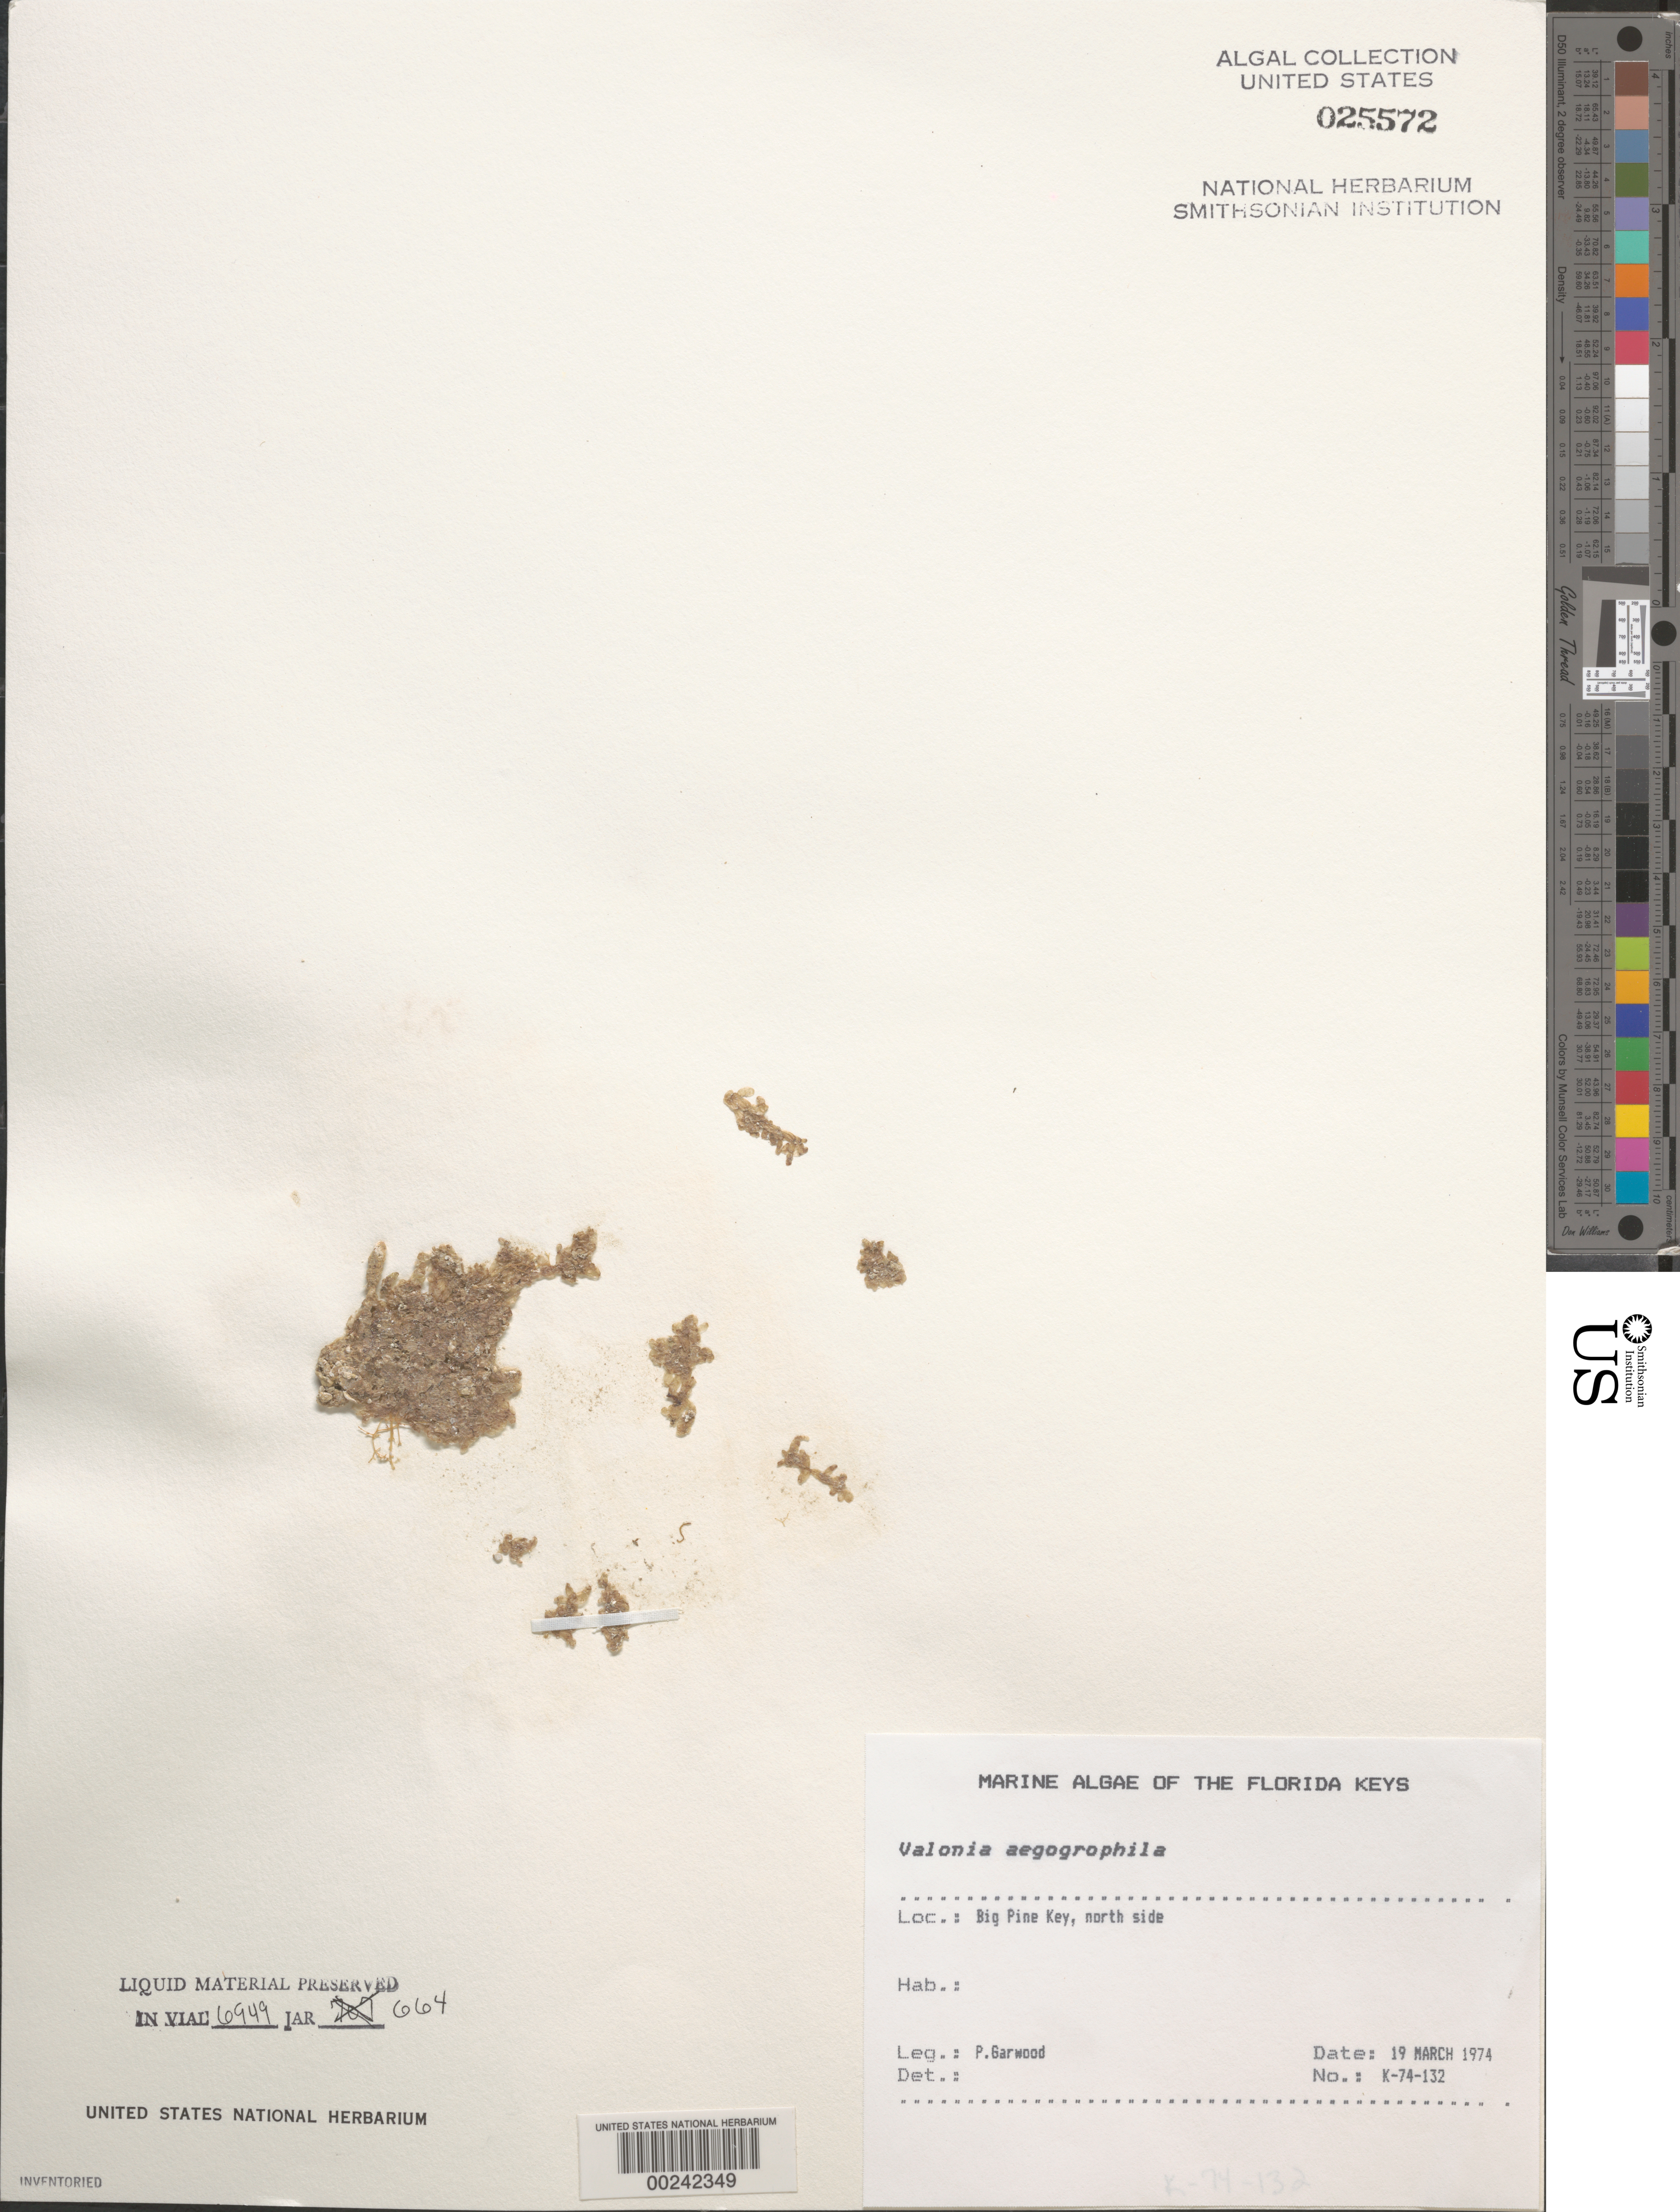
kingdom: Plantae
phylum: Chlorophyta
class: Ulvophyceae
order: Siphonocladales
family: Valoniaceae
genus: Valonia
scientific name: Valonia aegagropila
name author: C. Agardh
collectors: P. Garwood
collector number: K-74-132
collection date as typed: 19 Mar 1974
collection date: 1974-03-19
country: United States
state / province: Florida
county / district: Monroe County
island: Big Pine Key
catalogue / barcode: US 25572